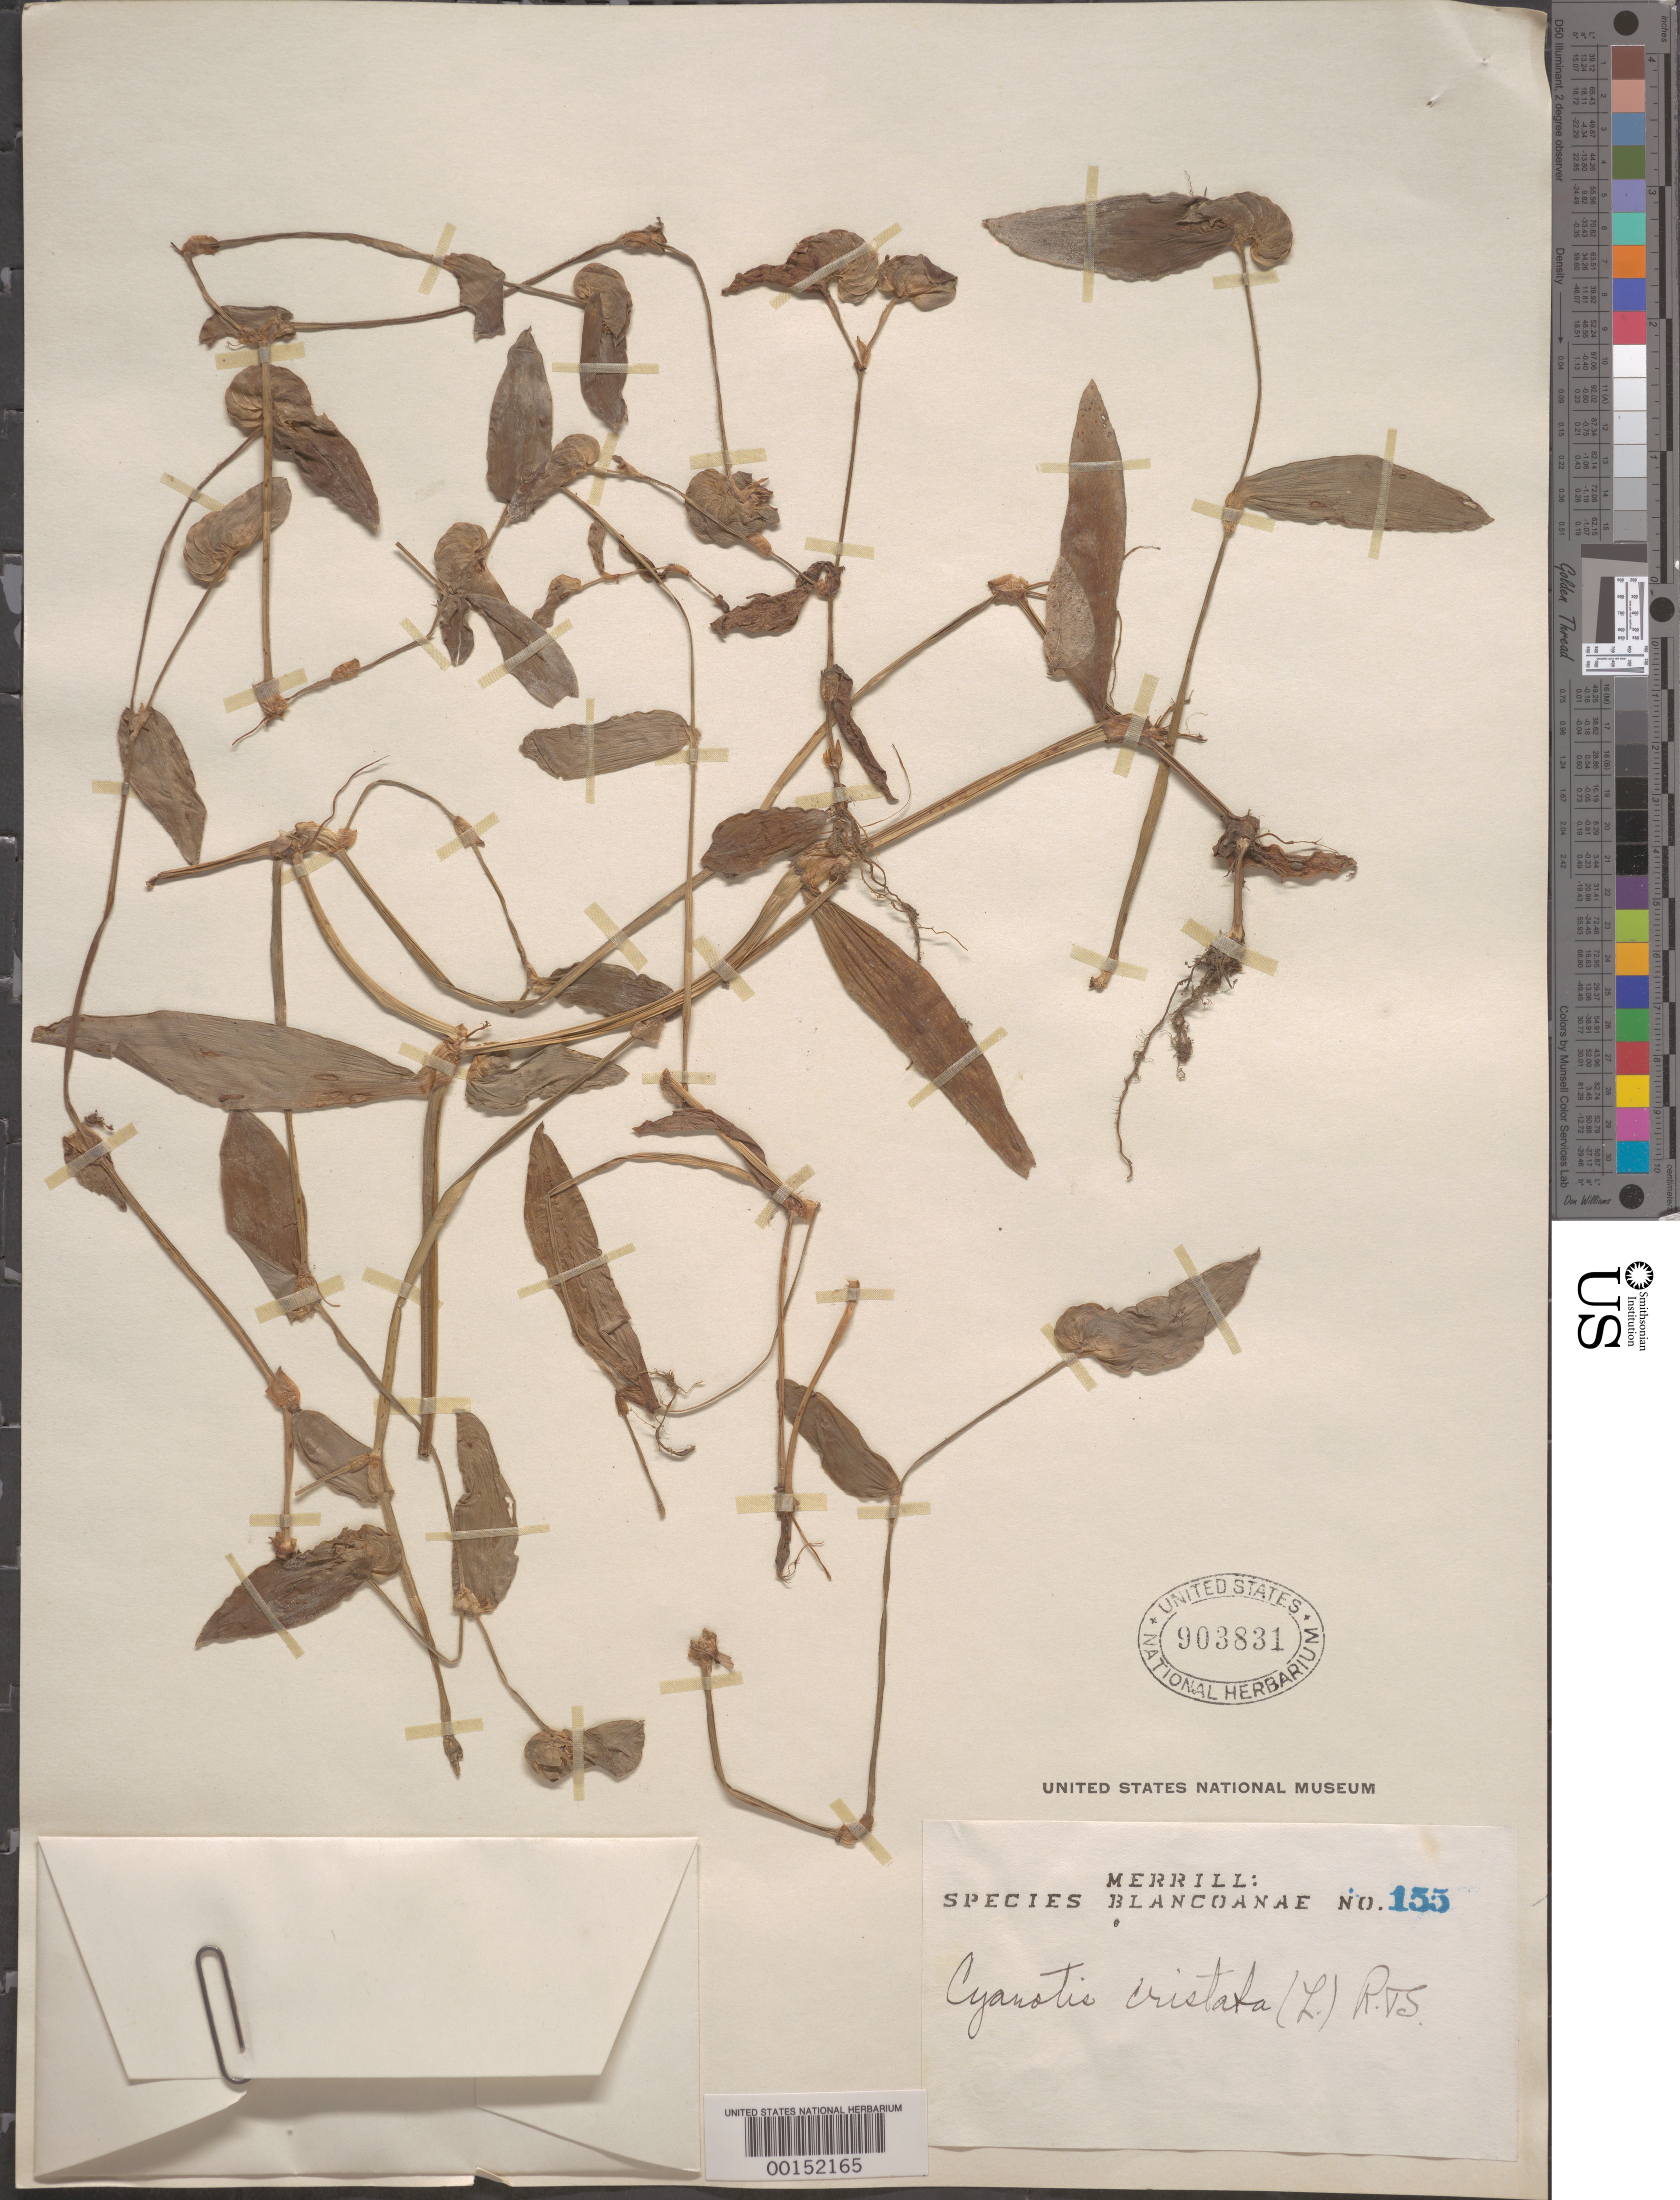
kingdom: Plantae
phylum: Tracheophyta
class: Liliopsida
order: Commelinales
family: Commelinaceae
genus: Cyanotis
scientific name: Cyanotis cristata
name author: (L.) D. Don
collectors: E. D. Merrill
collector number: Sp. Blancoan. 0155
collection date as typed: Oct 1914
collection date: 1914-10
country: Philippines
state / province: National Capital Region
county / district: Manila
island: Luzon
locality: Fort mckinley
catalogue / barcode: US 903831